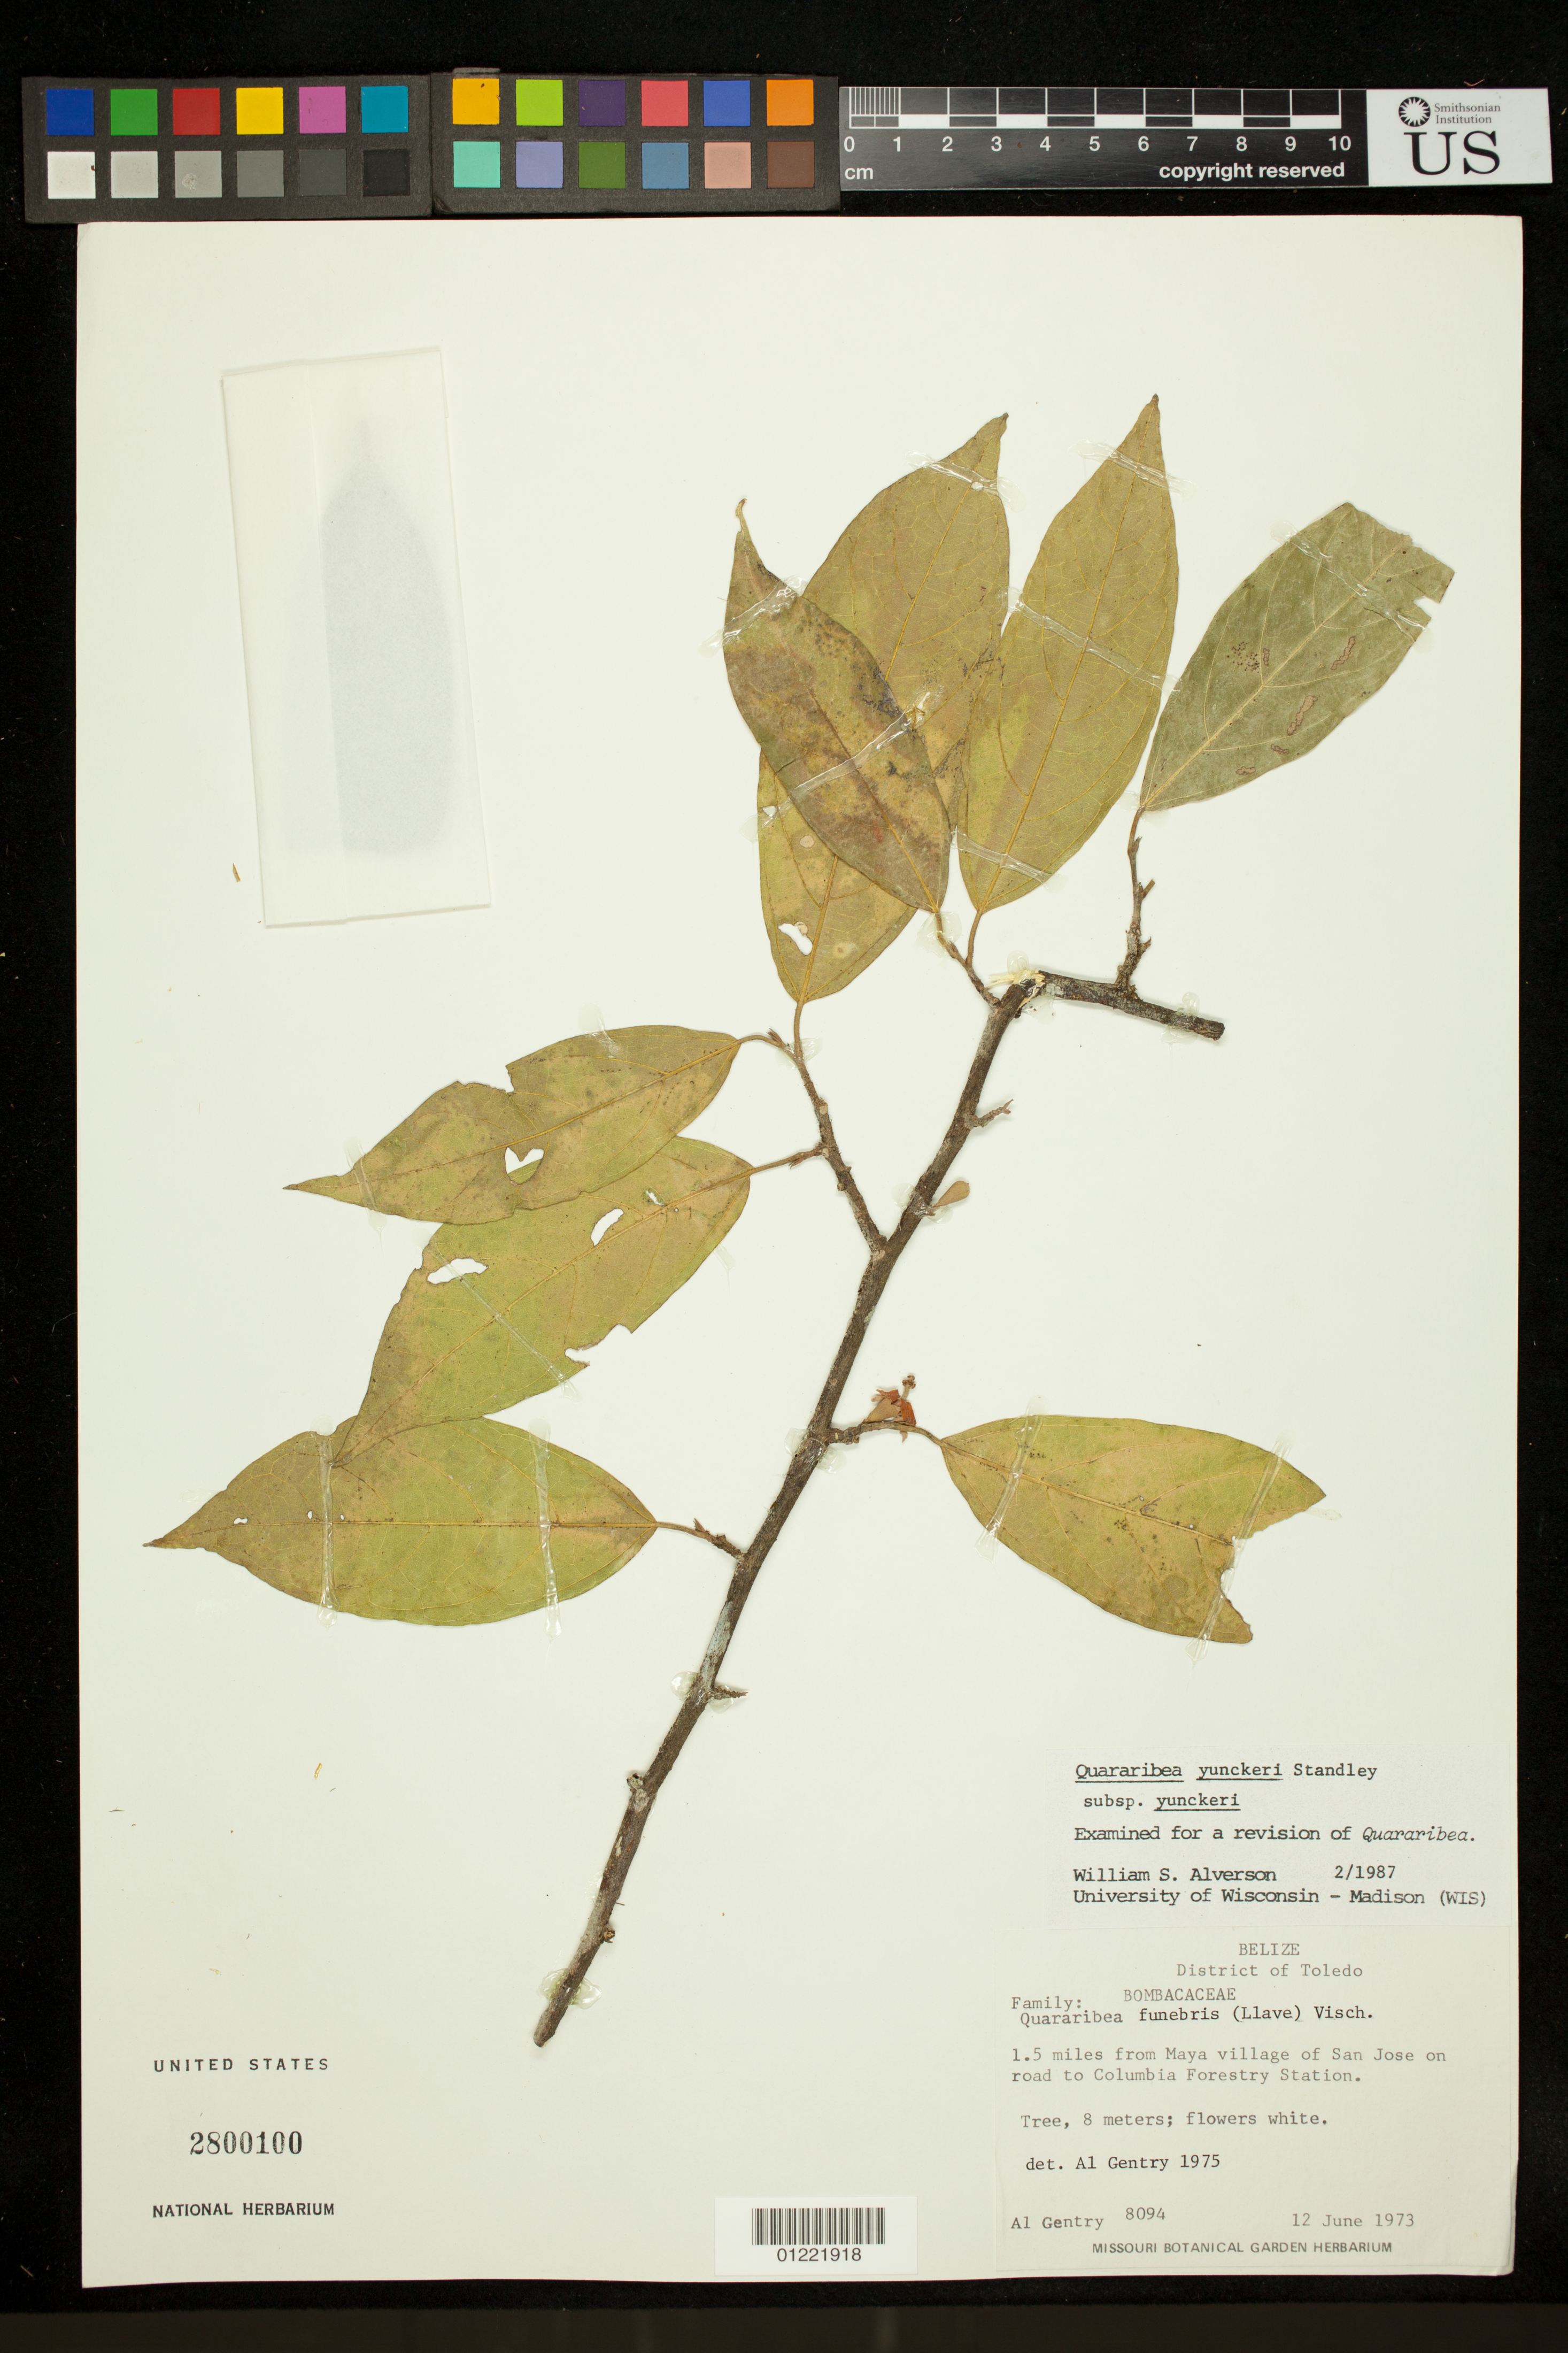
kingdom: Plantae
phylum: Tracheophyta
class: Magnoliopsida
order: Malvales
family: Malvaceae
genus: Quararibea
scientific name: Quararibea yunckeri subsp. yunckeri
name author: Standl.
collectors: A. H. Gentry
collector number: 8094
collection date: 1973-06-12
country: Belize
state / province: Toledo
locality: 1.5 miles from Maya village of San Jose on road to Colombia Forestry Station.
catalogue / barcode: US 2800100